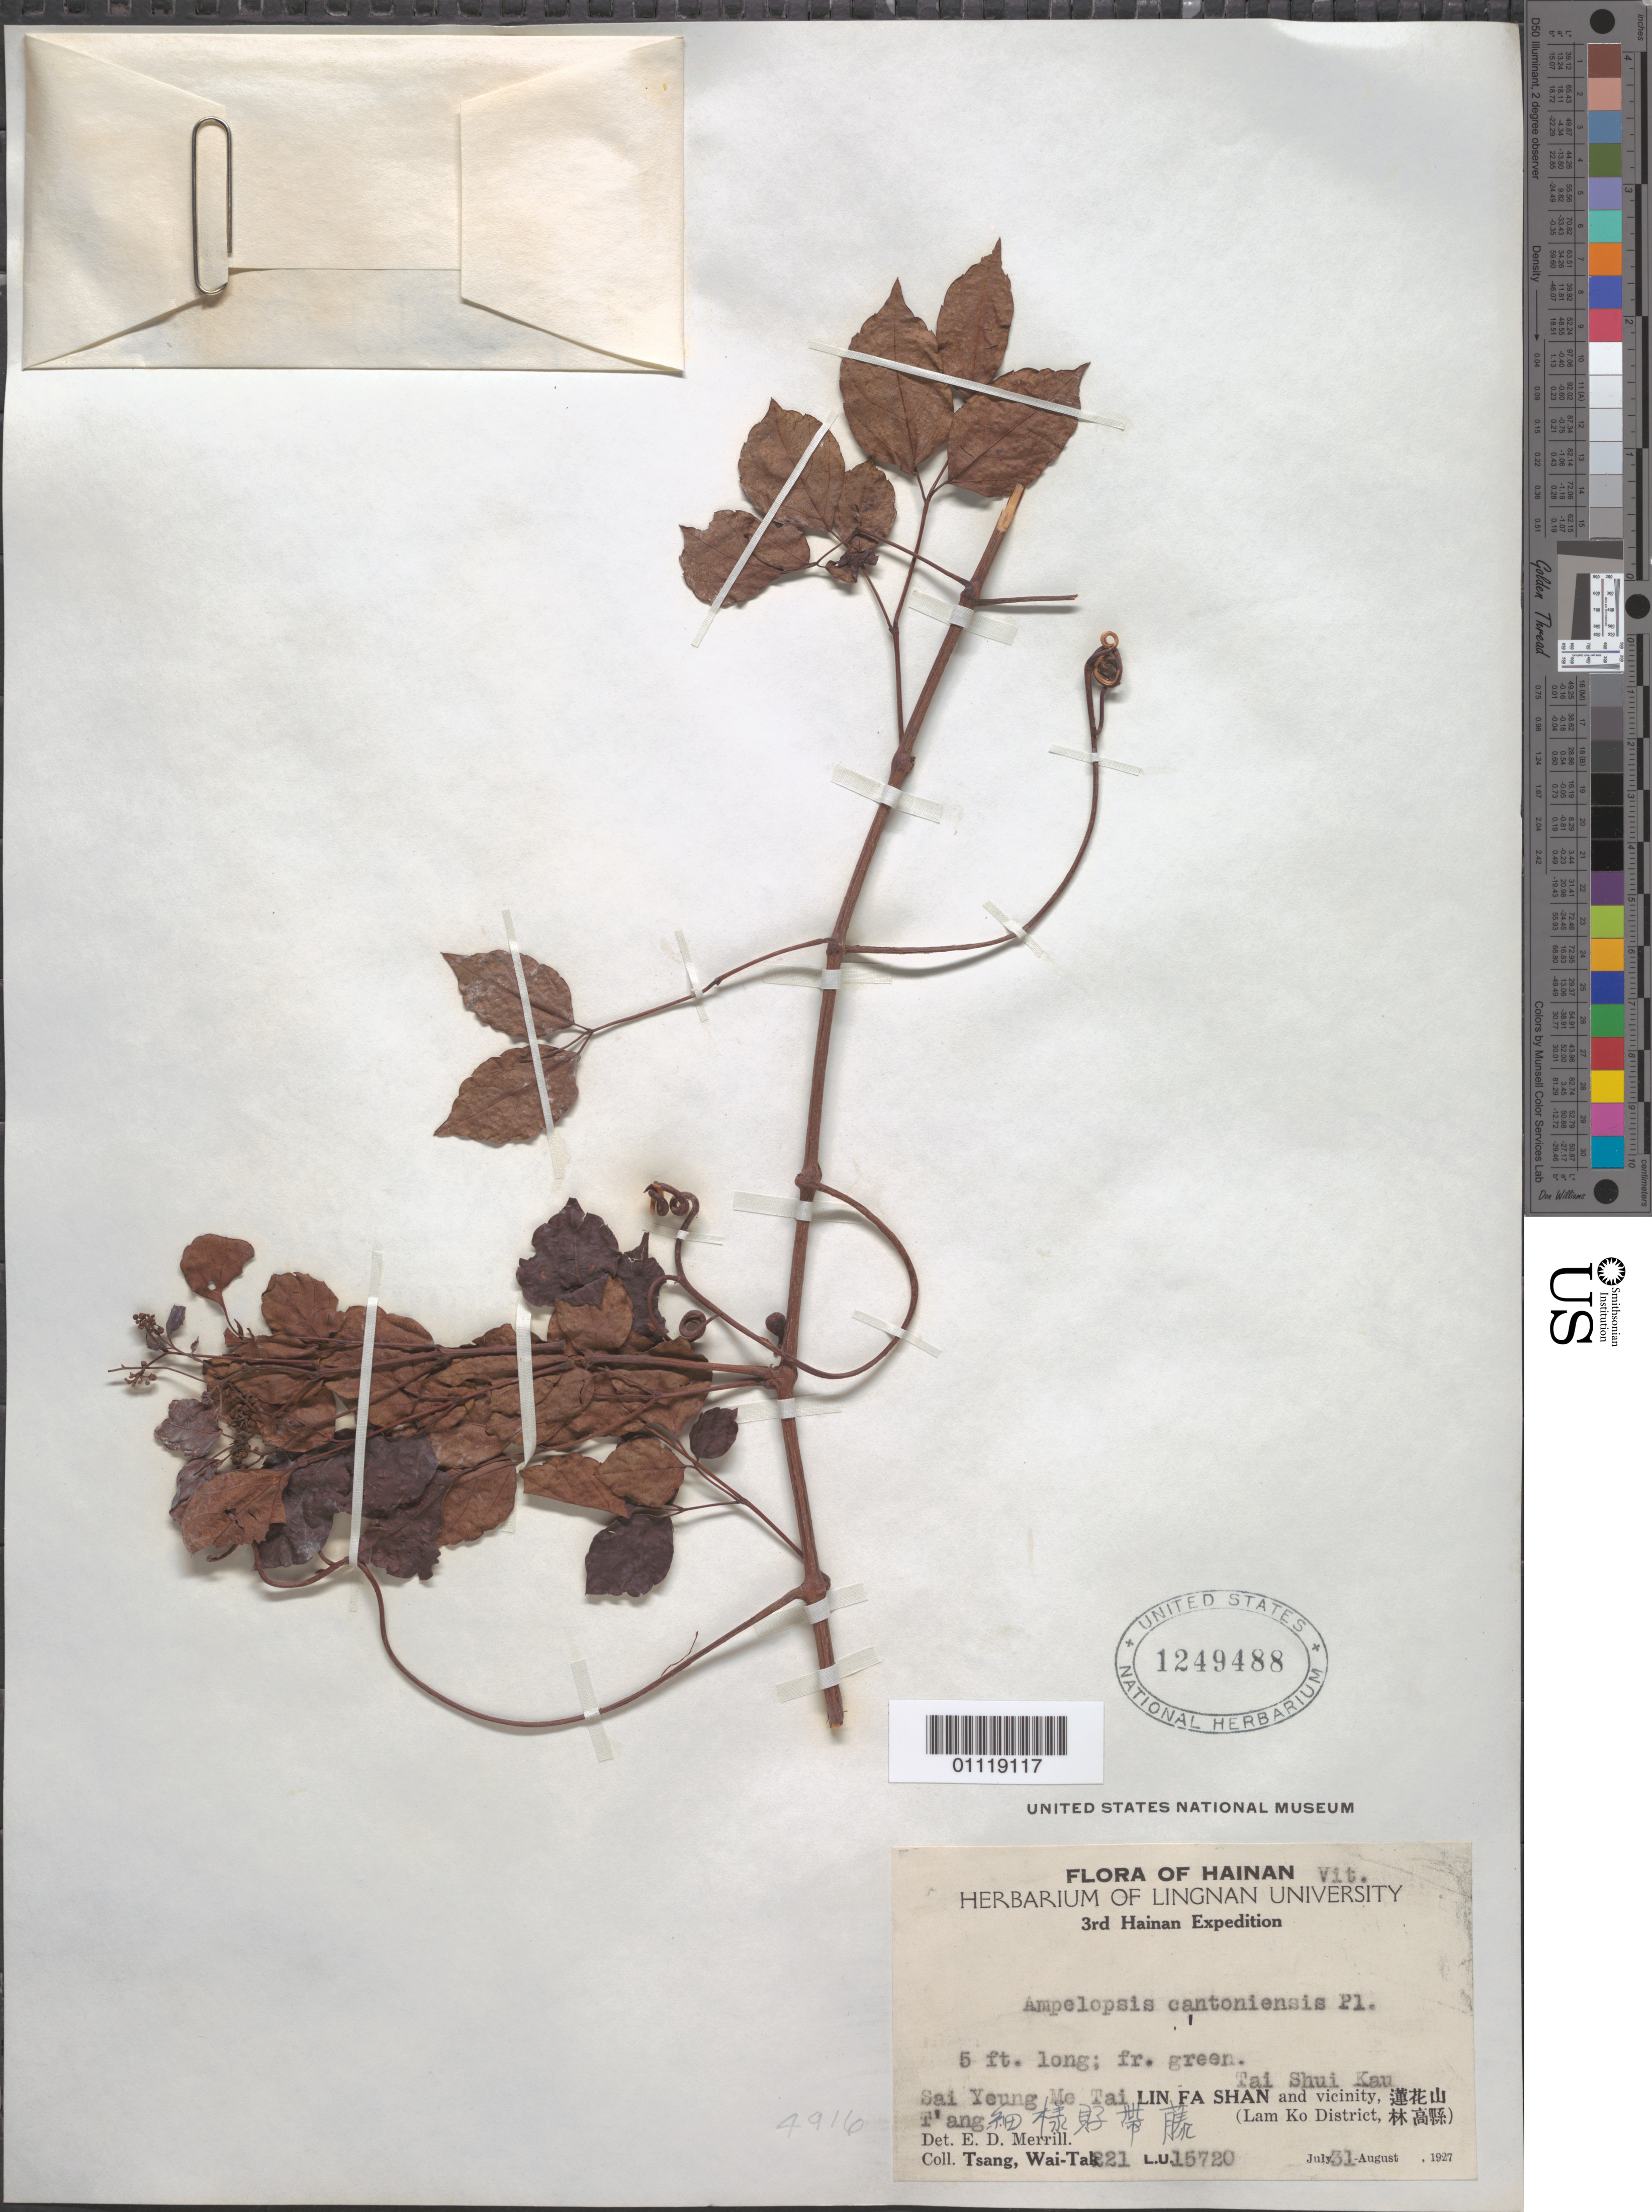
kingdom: Plantae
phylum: Tracheophyta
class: Magnoliopsida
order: Vitales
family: Vitaceae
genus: Ampelopsis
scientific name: Ampelopsis cantoniensis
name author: (W. Hook. & H.J. Arn.) Planch.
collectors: W. T. Tsang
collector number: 221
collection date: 1927-07-31/1927-08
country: China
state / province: Hainan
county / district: Lam Ko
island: Hainan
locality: Lin Fa Shan and vicinity.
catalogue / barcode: US 1249488